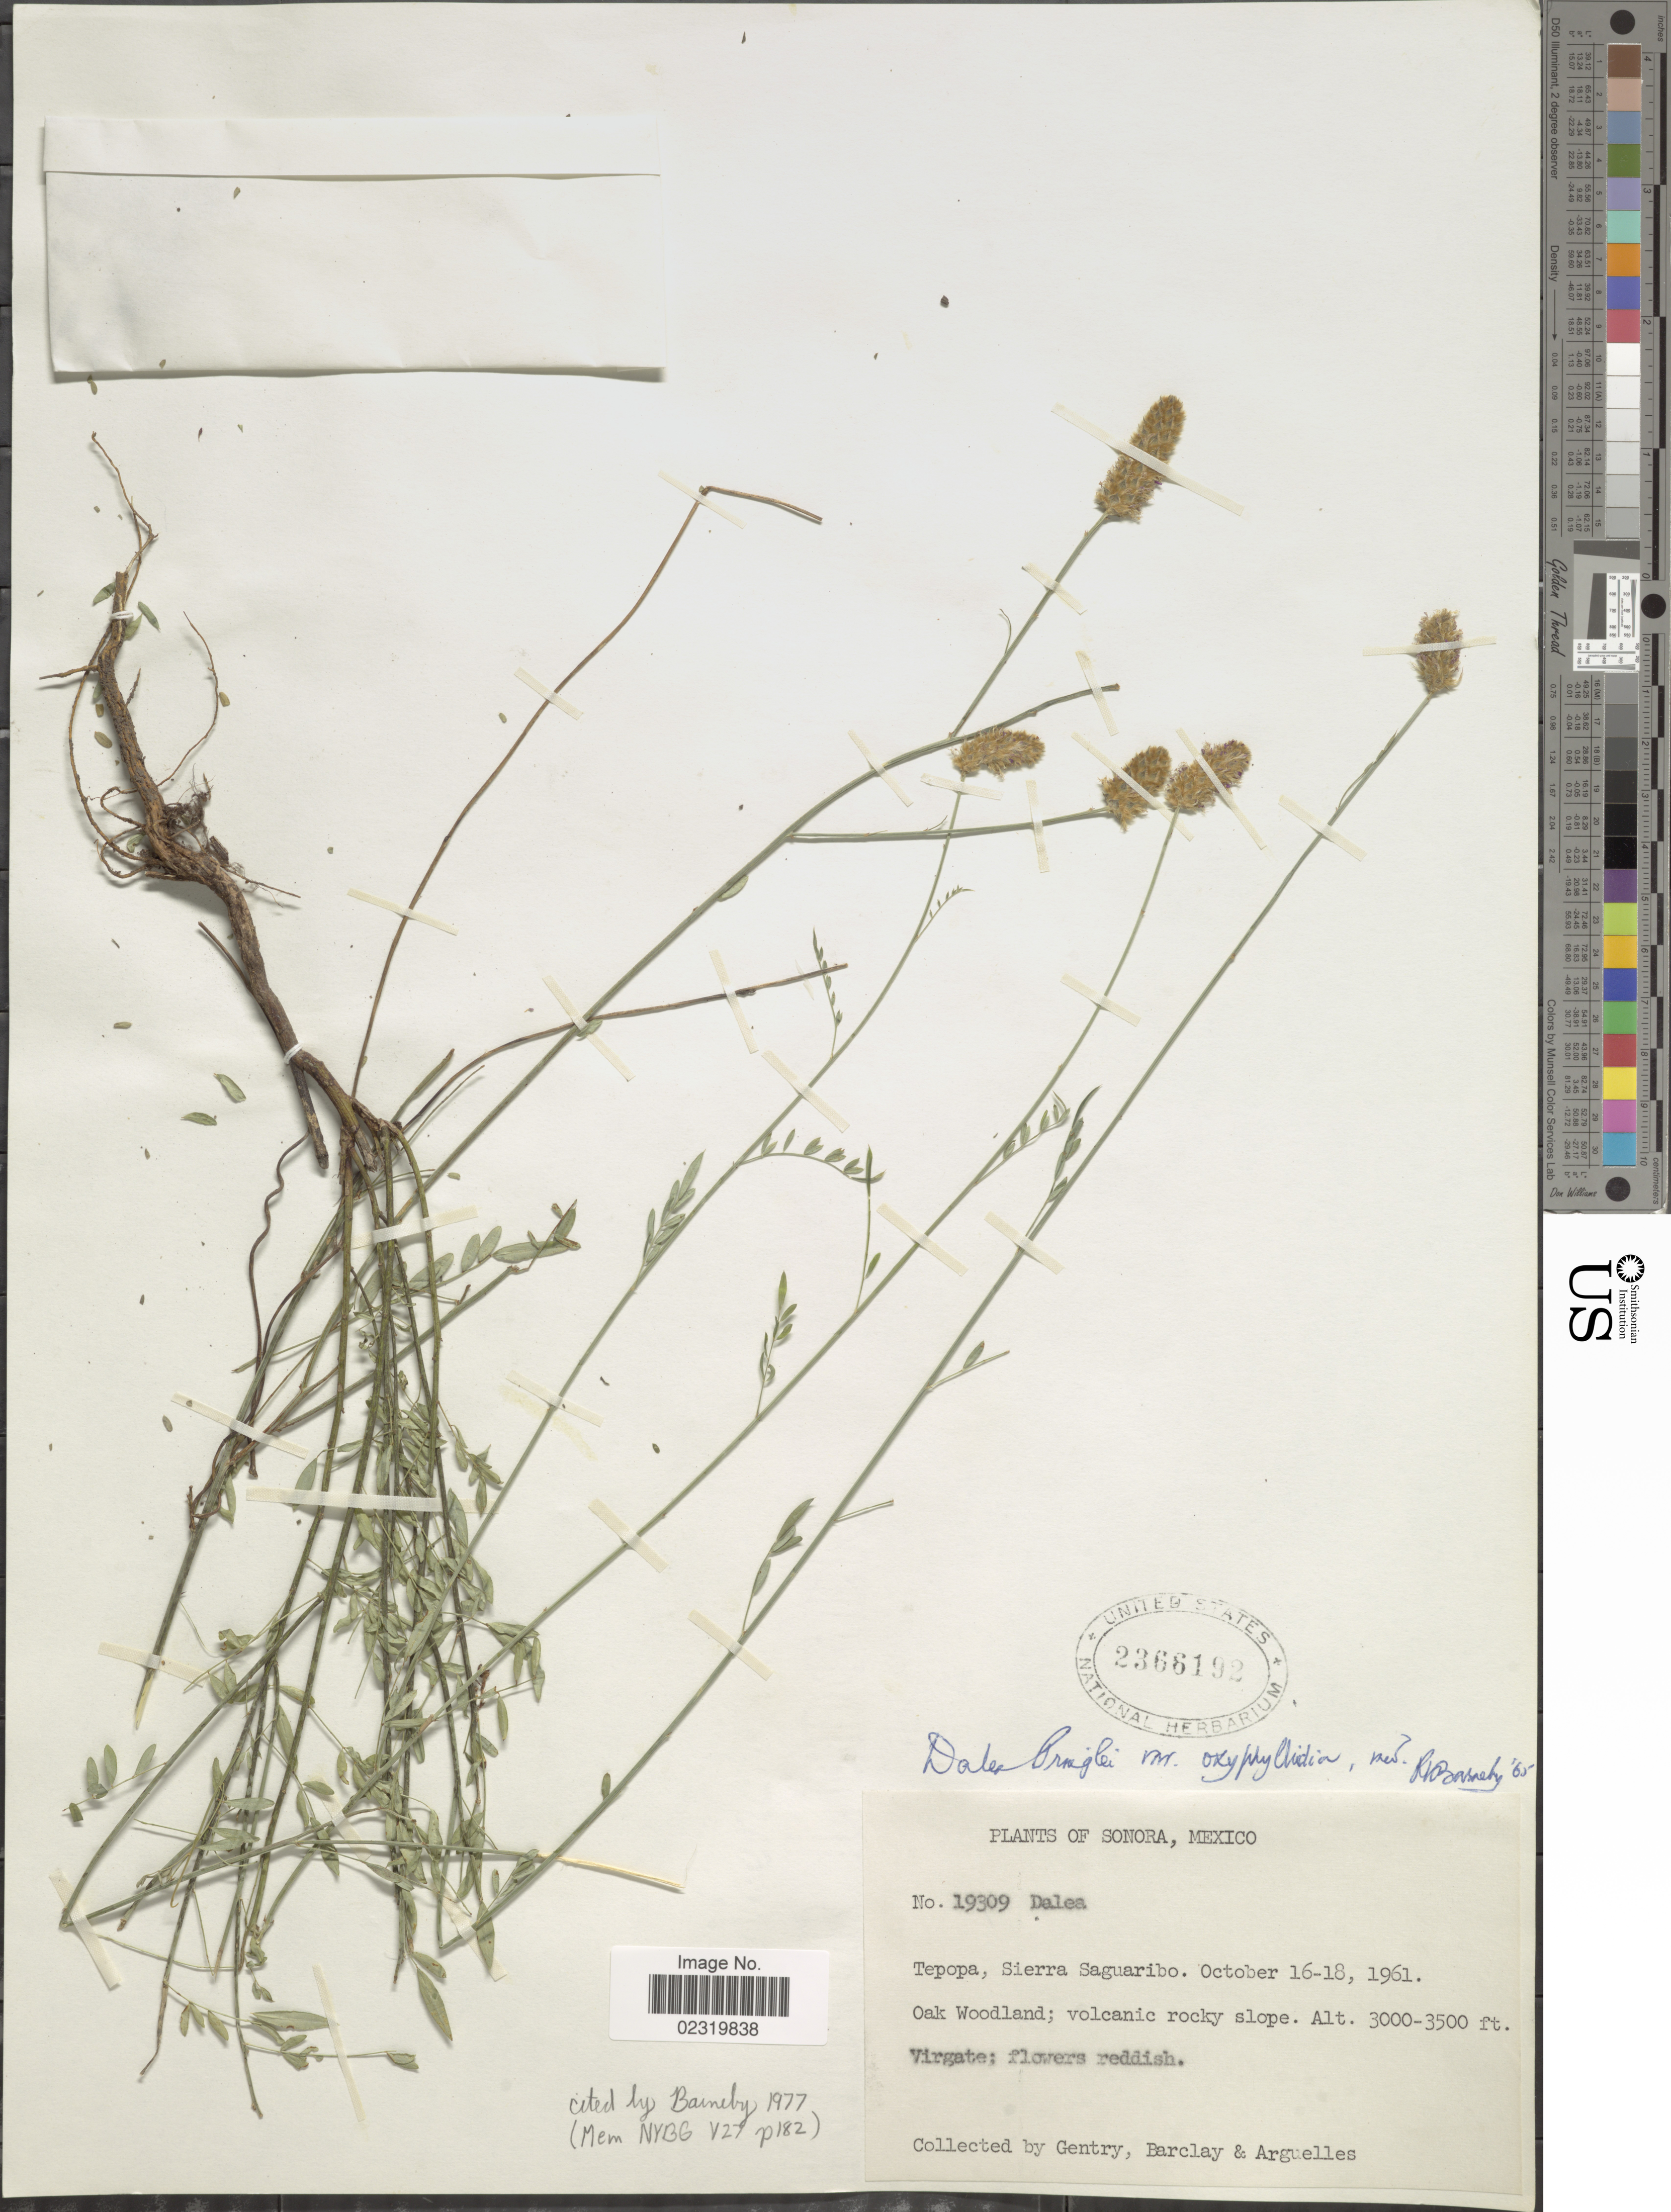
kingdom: Plantae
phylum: Tracheophyta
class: Magnoliopsida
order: Fabales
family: Fabaceae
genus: Dalea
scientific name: Dalea pringlei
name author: A. Gray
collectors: Gentry, --, -- Barclay & Arguelles, --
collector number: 19309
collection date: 1961-10-16/1961-10-18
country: Mexico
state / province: Sonora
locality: Tepopa, Sierra Saguaribo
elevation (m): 914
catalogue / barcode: US 2368192